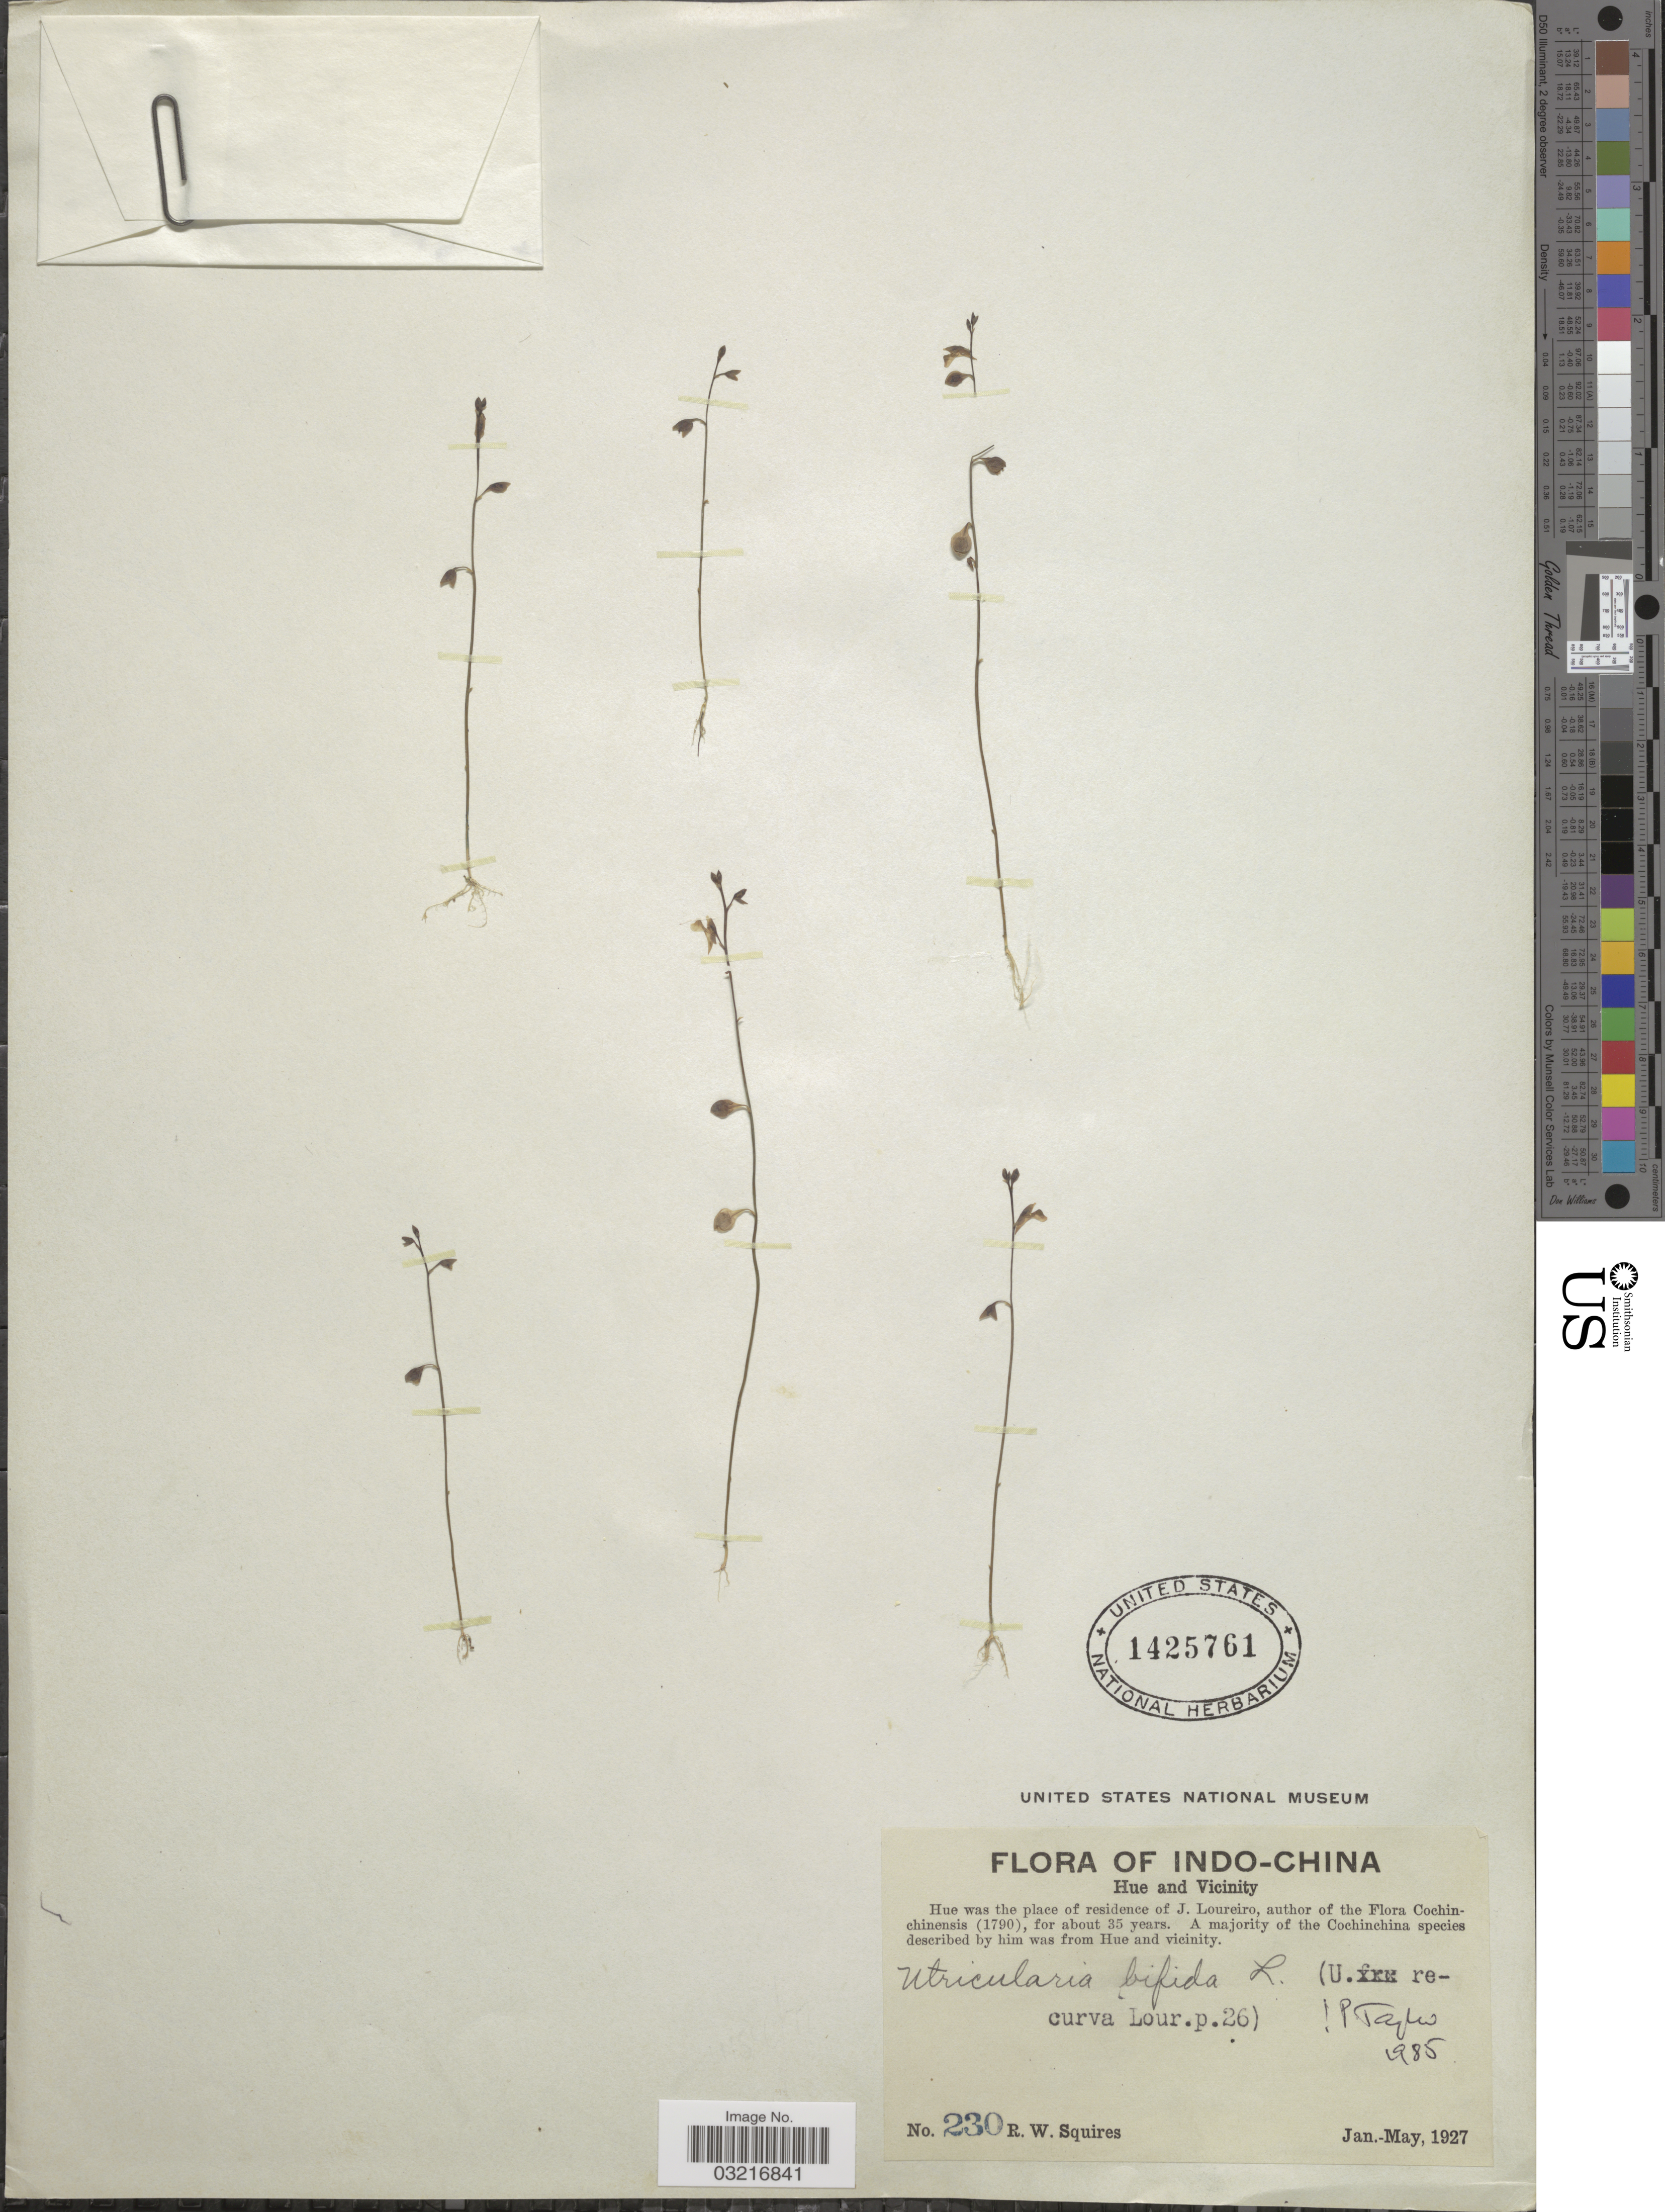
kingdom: Plantae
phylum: Tracheophyta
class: Magnoliopsida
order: Lamiales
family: Lentibulariaceae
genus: Utricularia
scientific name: Utricularia bifida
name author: L.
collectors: R. Squires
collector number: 230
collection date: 1927-01/1927-05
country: Vietnam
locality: Indo-China, Hue and Vicinity.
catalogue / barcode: US 1425761